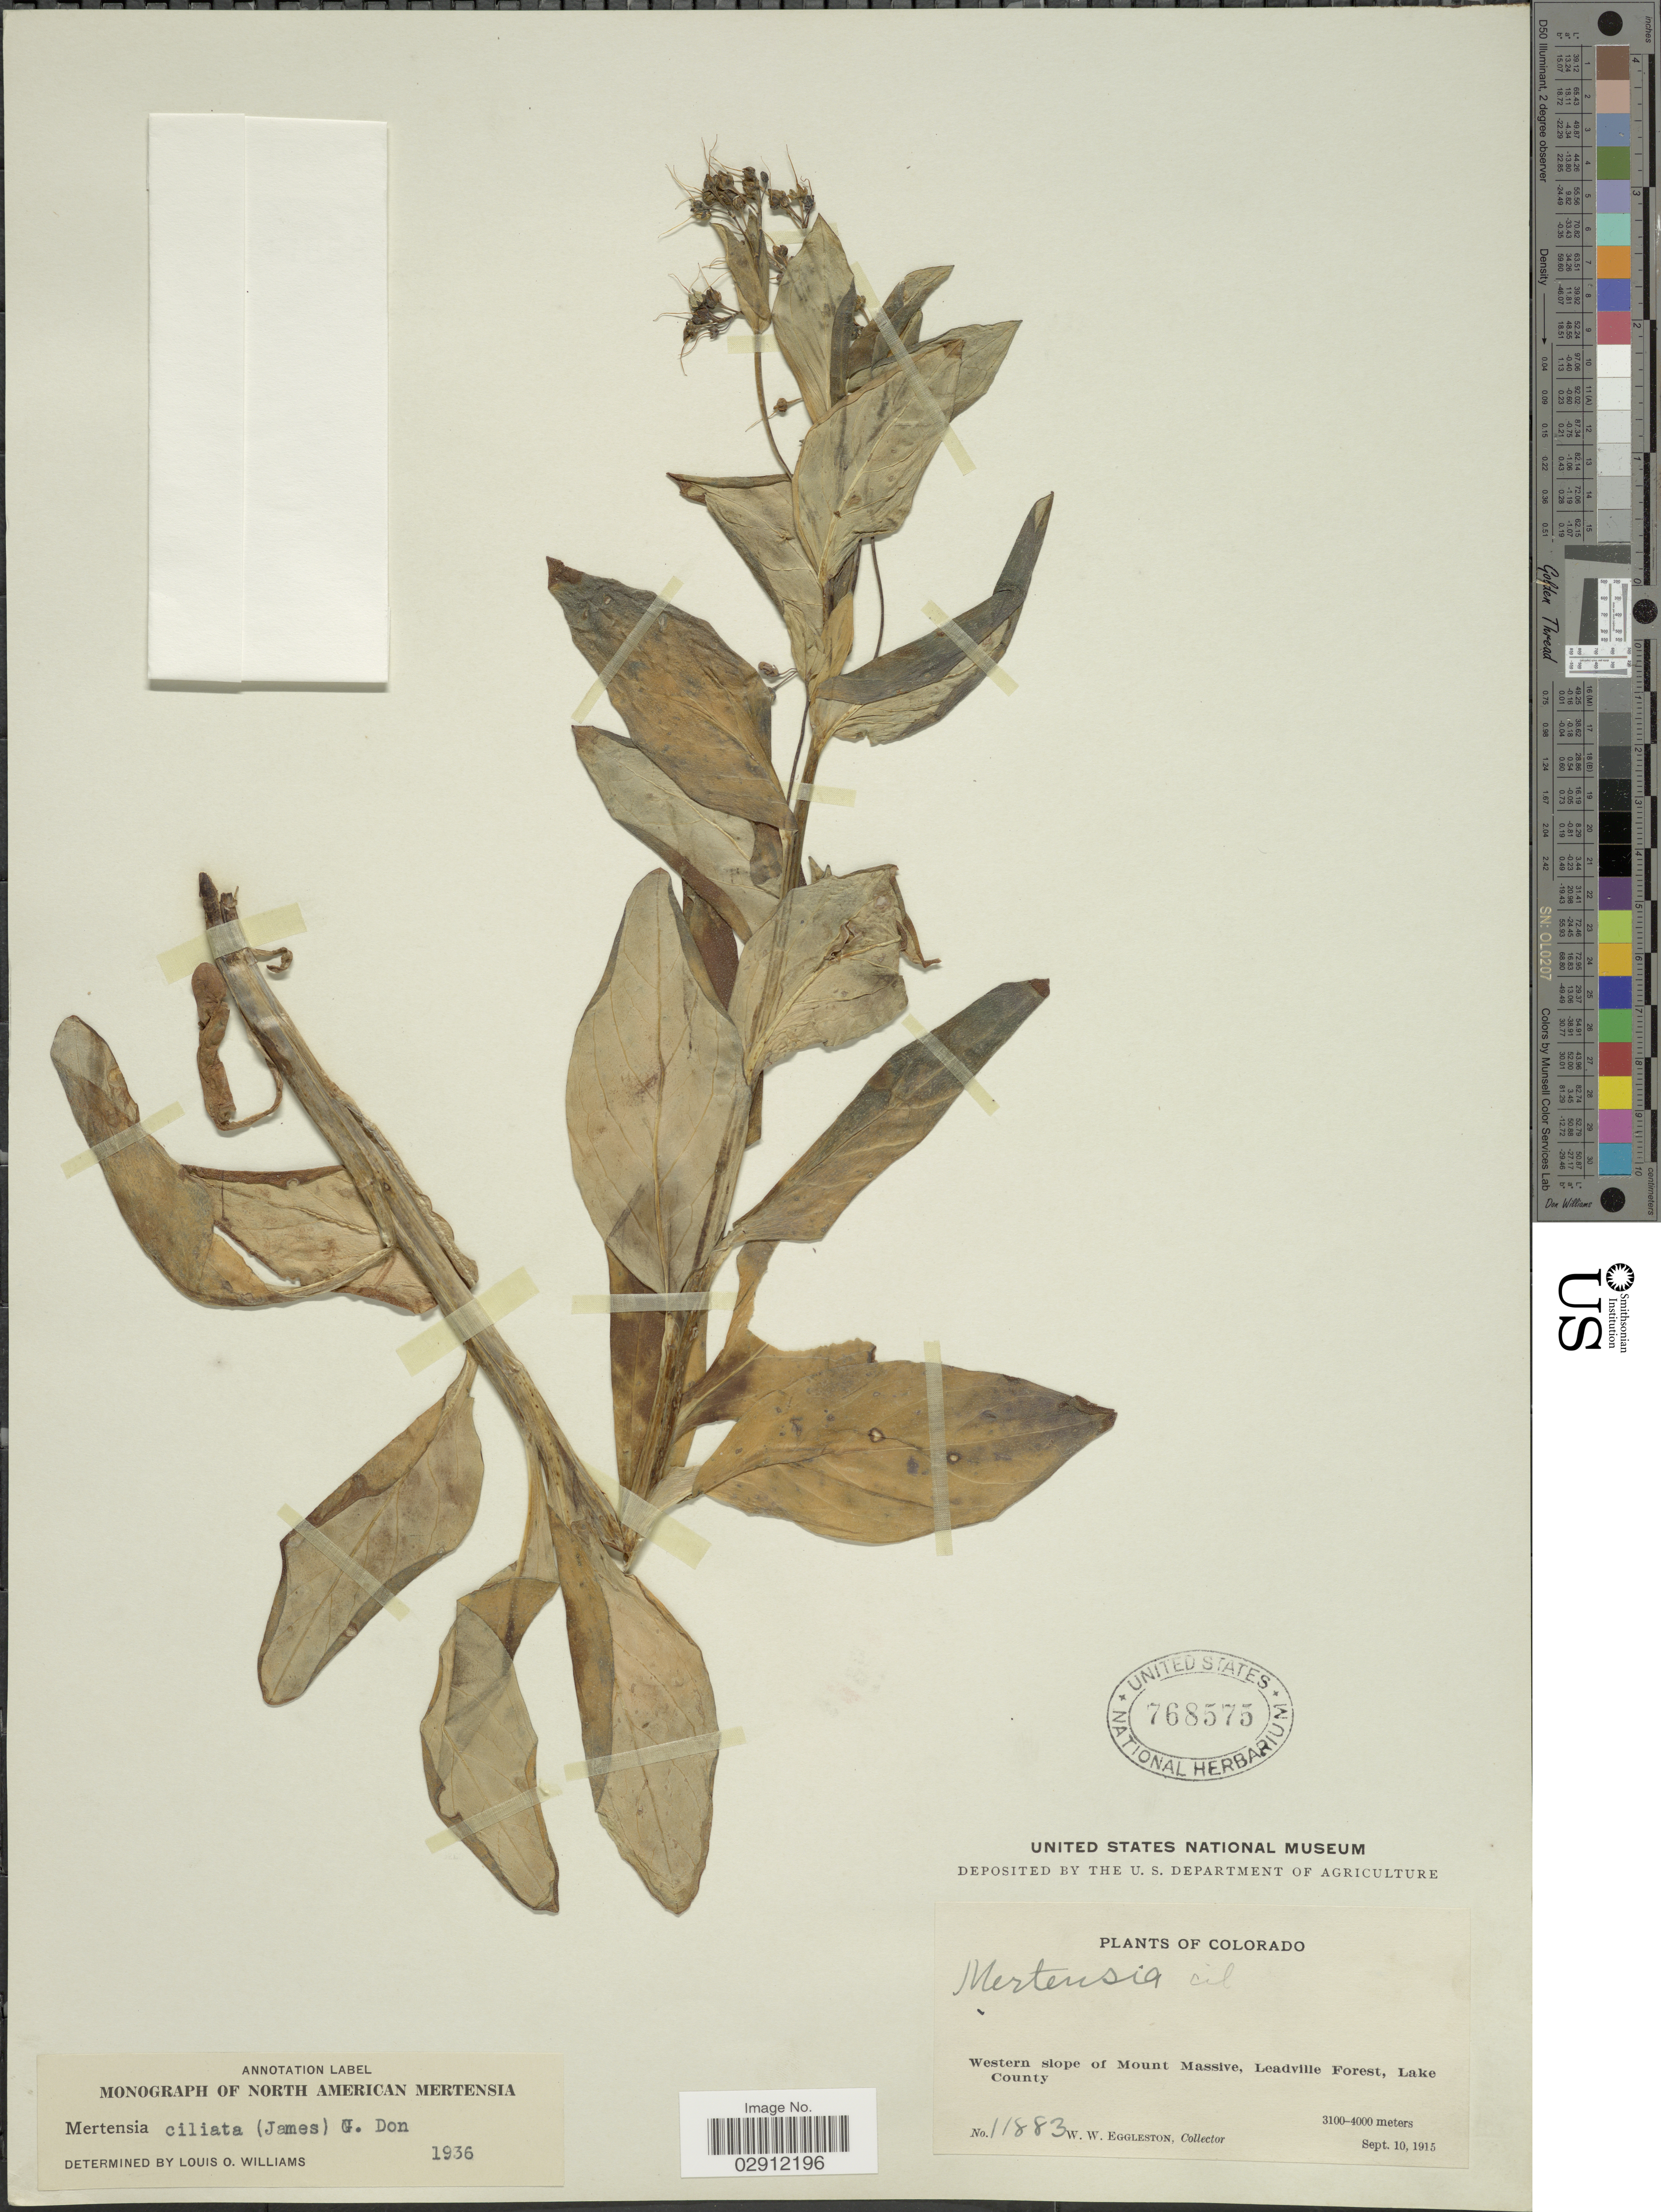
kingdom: Plantae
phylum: Tracheophyta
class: Magnoliopsida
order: Boraginales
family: Boraginaceae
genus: Mertensia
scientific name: Mertensia ciliata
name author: (James) G. Don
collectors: W. W. Eggleston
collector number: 11883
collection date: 1915-09-10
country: United States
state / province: Colorado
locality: Western slope of Mount Massive, Leadville Forest, Lake County.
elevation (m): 3100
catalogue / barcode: US 768575